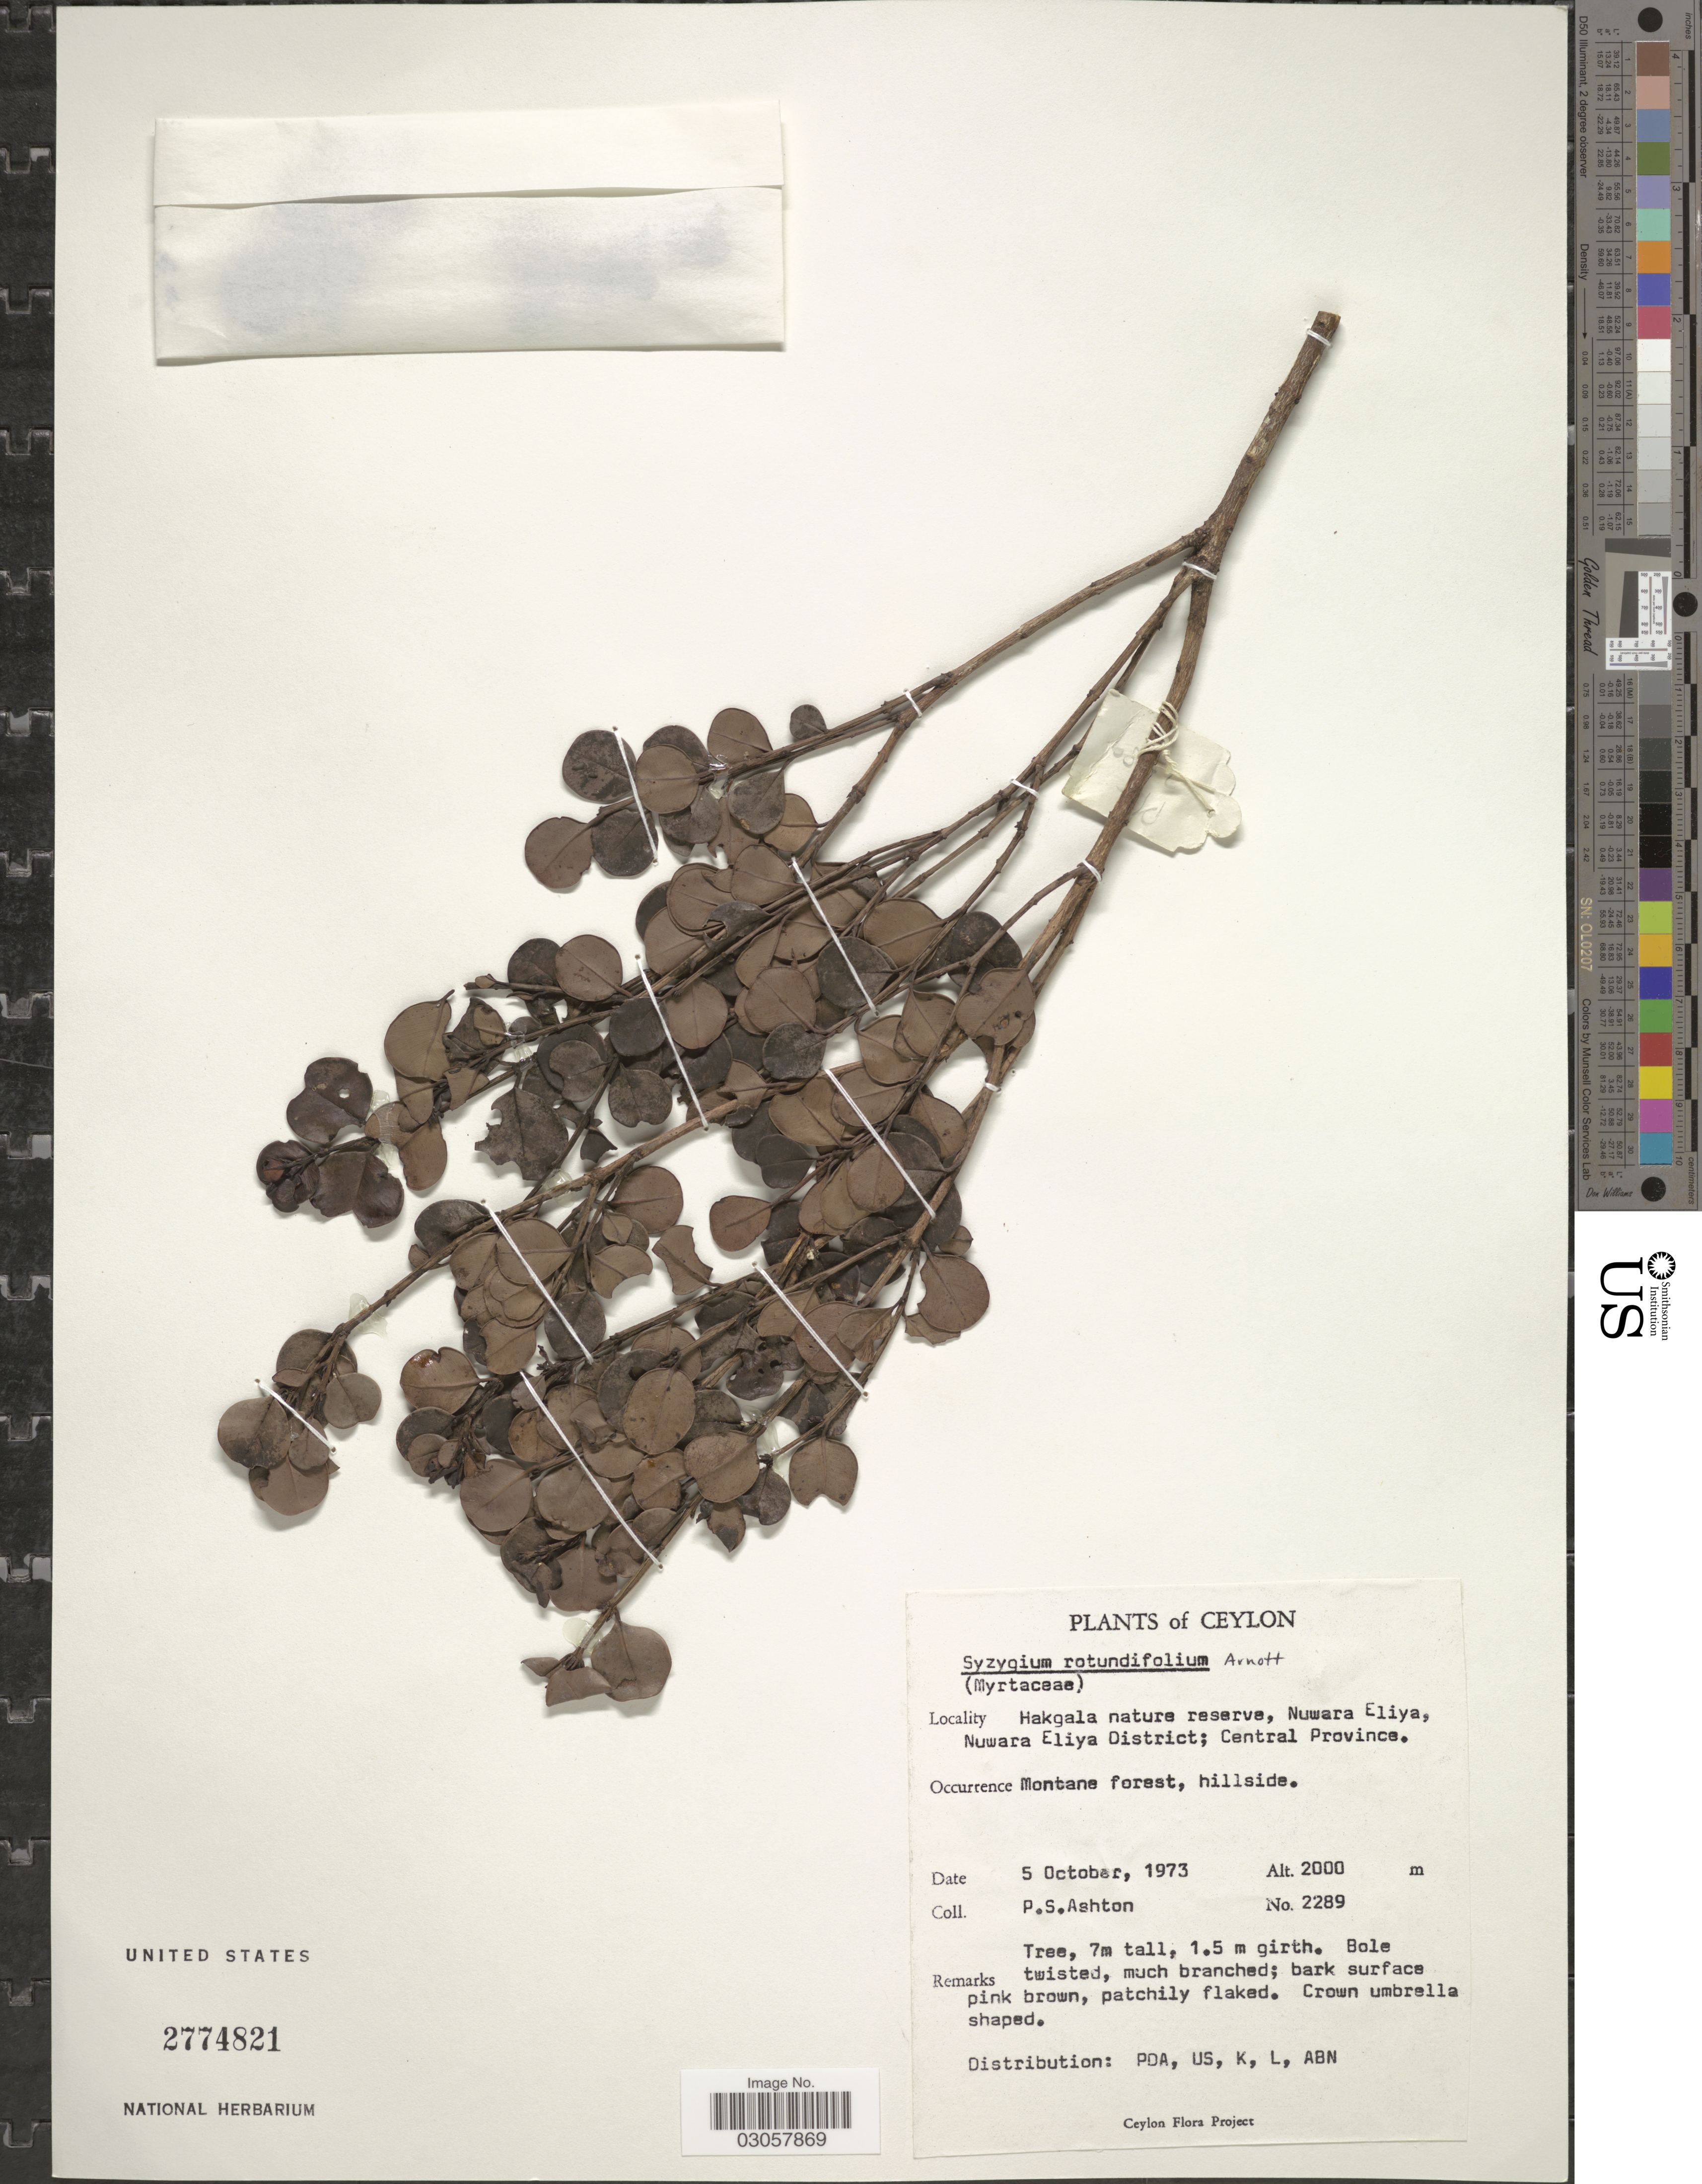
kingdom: Plantae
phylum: Tracheophyta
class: Magnoliopsida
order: Myrtales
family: Myrtaceae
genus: Syzygium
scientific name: Syzygium rotundifolium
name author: Arn.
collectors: P. S. Ashton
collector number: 2289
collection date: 1973-10-05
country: Sri Lanka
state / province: Central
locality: Ceylon. Hakgala nature reserve, Nuwara Eliya; Nuwara Eliya District.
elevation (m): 2000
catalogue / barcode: US 2774821